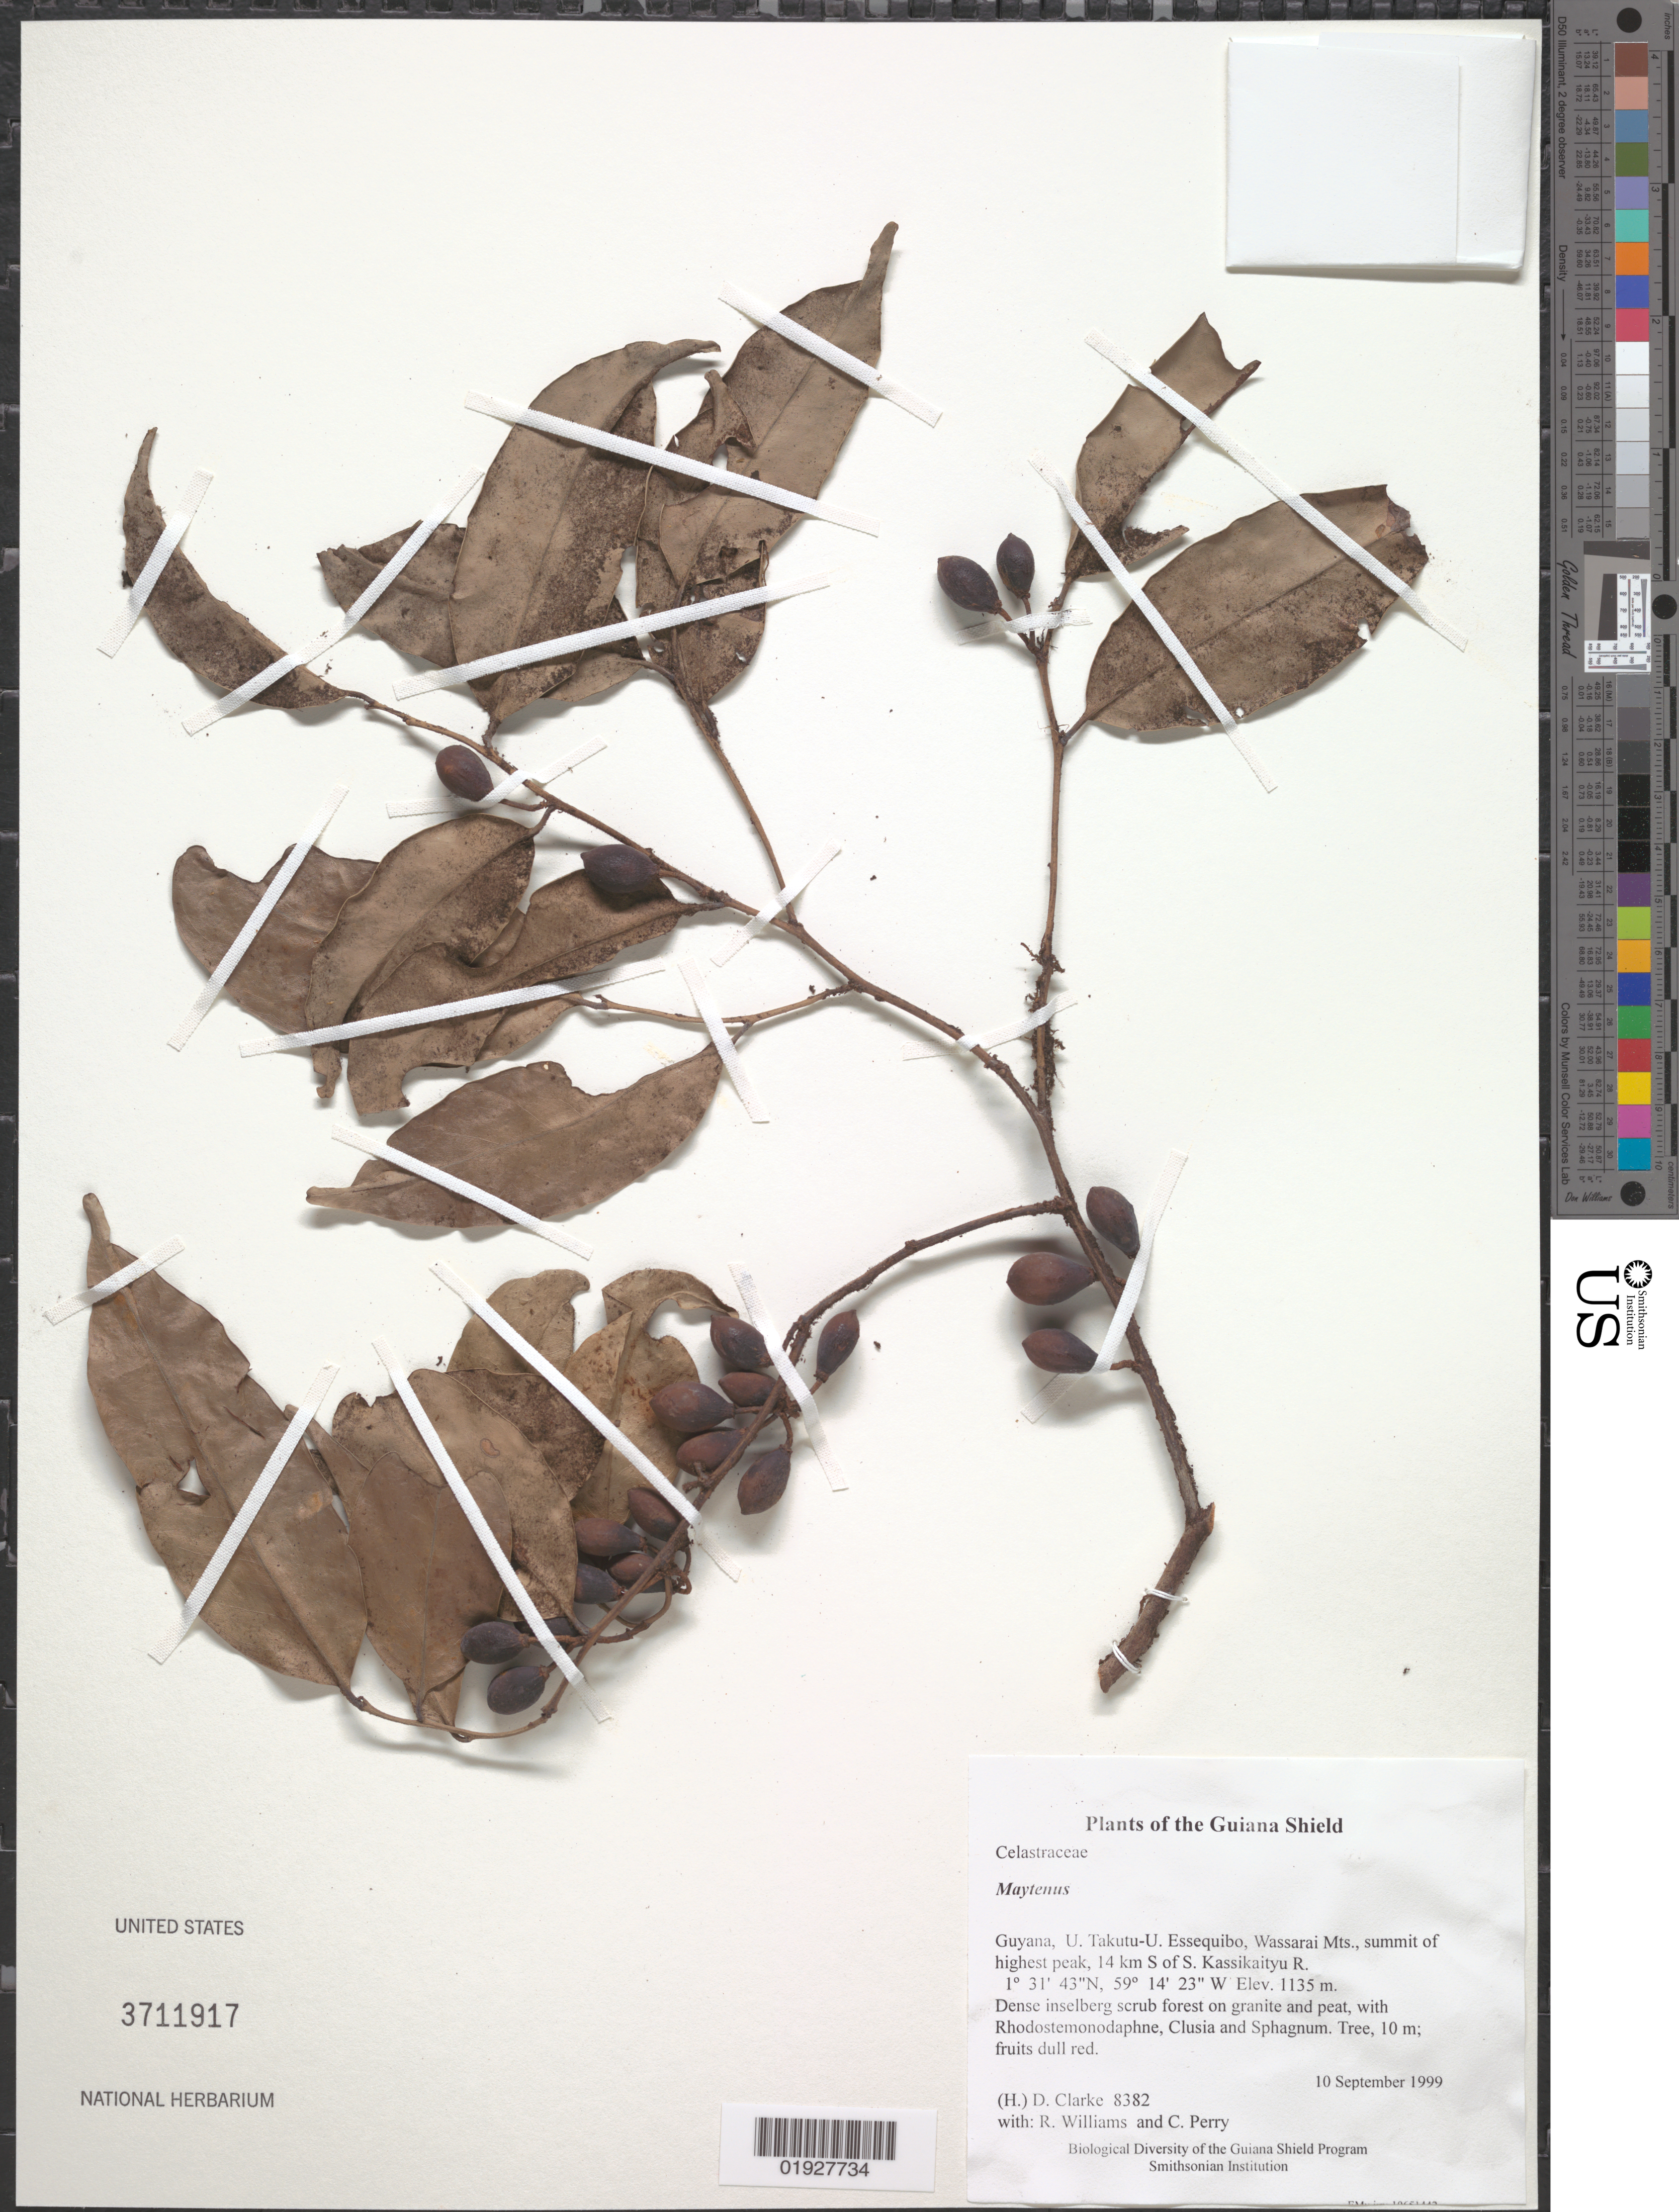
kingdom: Plantae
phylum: Tracheophyta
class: Magnoliopsida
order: Celastrales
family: Celastraceae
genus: Maytenus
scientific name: Maytenus sp.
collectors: H. D. Clarke, R. Williams & C. Perry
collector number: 8382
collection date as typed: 10 September 1999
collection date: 1999-09-10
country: Guyana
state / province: U. Takutu-U. Essequibo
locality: Wassarai Mts., summit of highest peak, 14 km S of S. Kassikaityu R.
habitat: Dense inselberg scrub forest on granite and peat, with Rhodostemonodaphne, Clusia and Sphagnum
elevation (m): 1135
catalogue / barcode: US 3711917